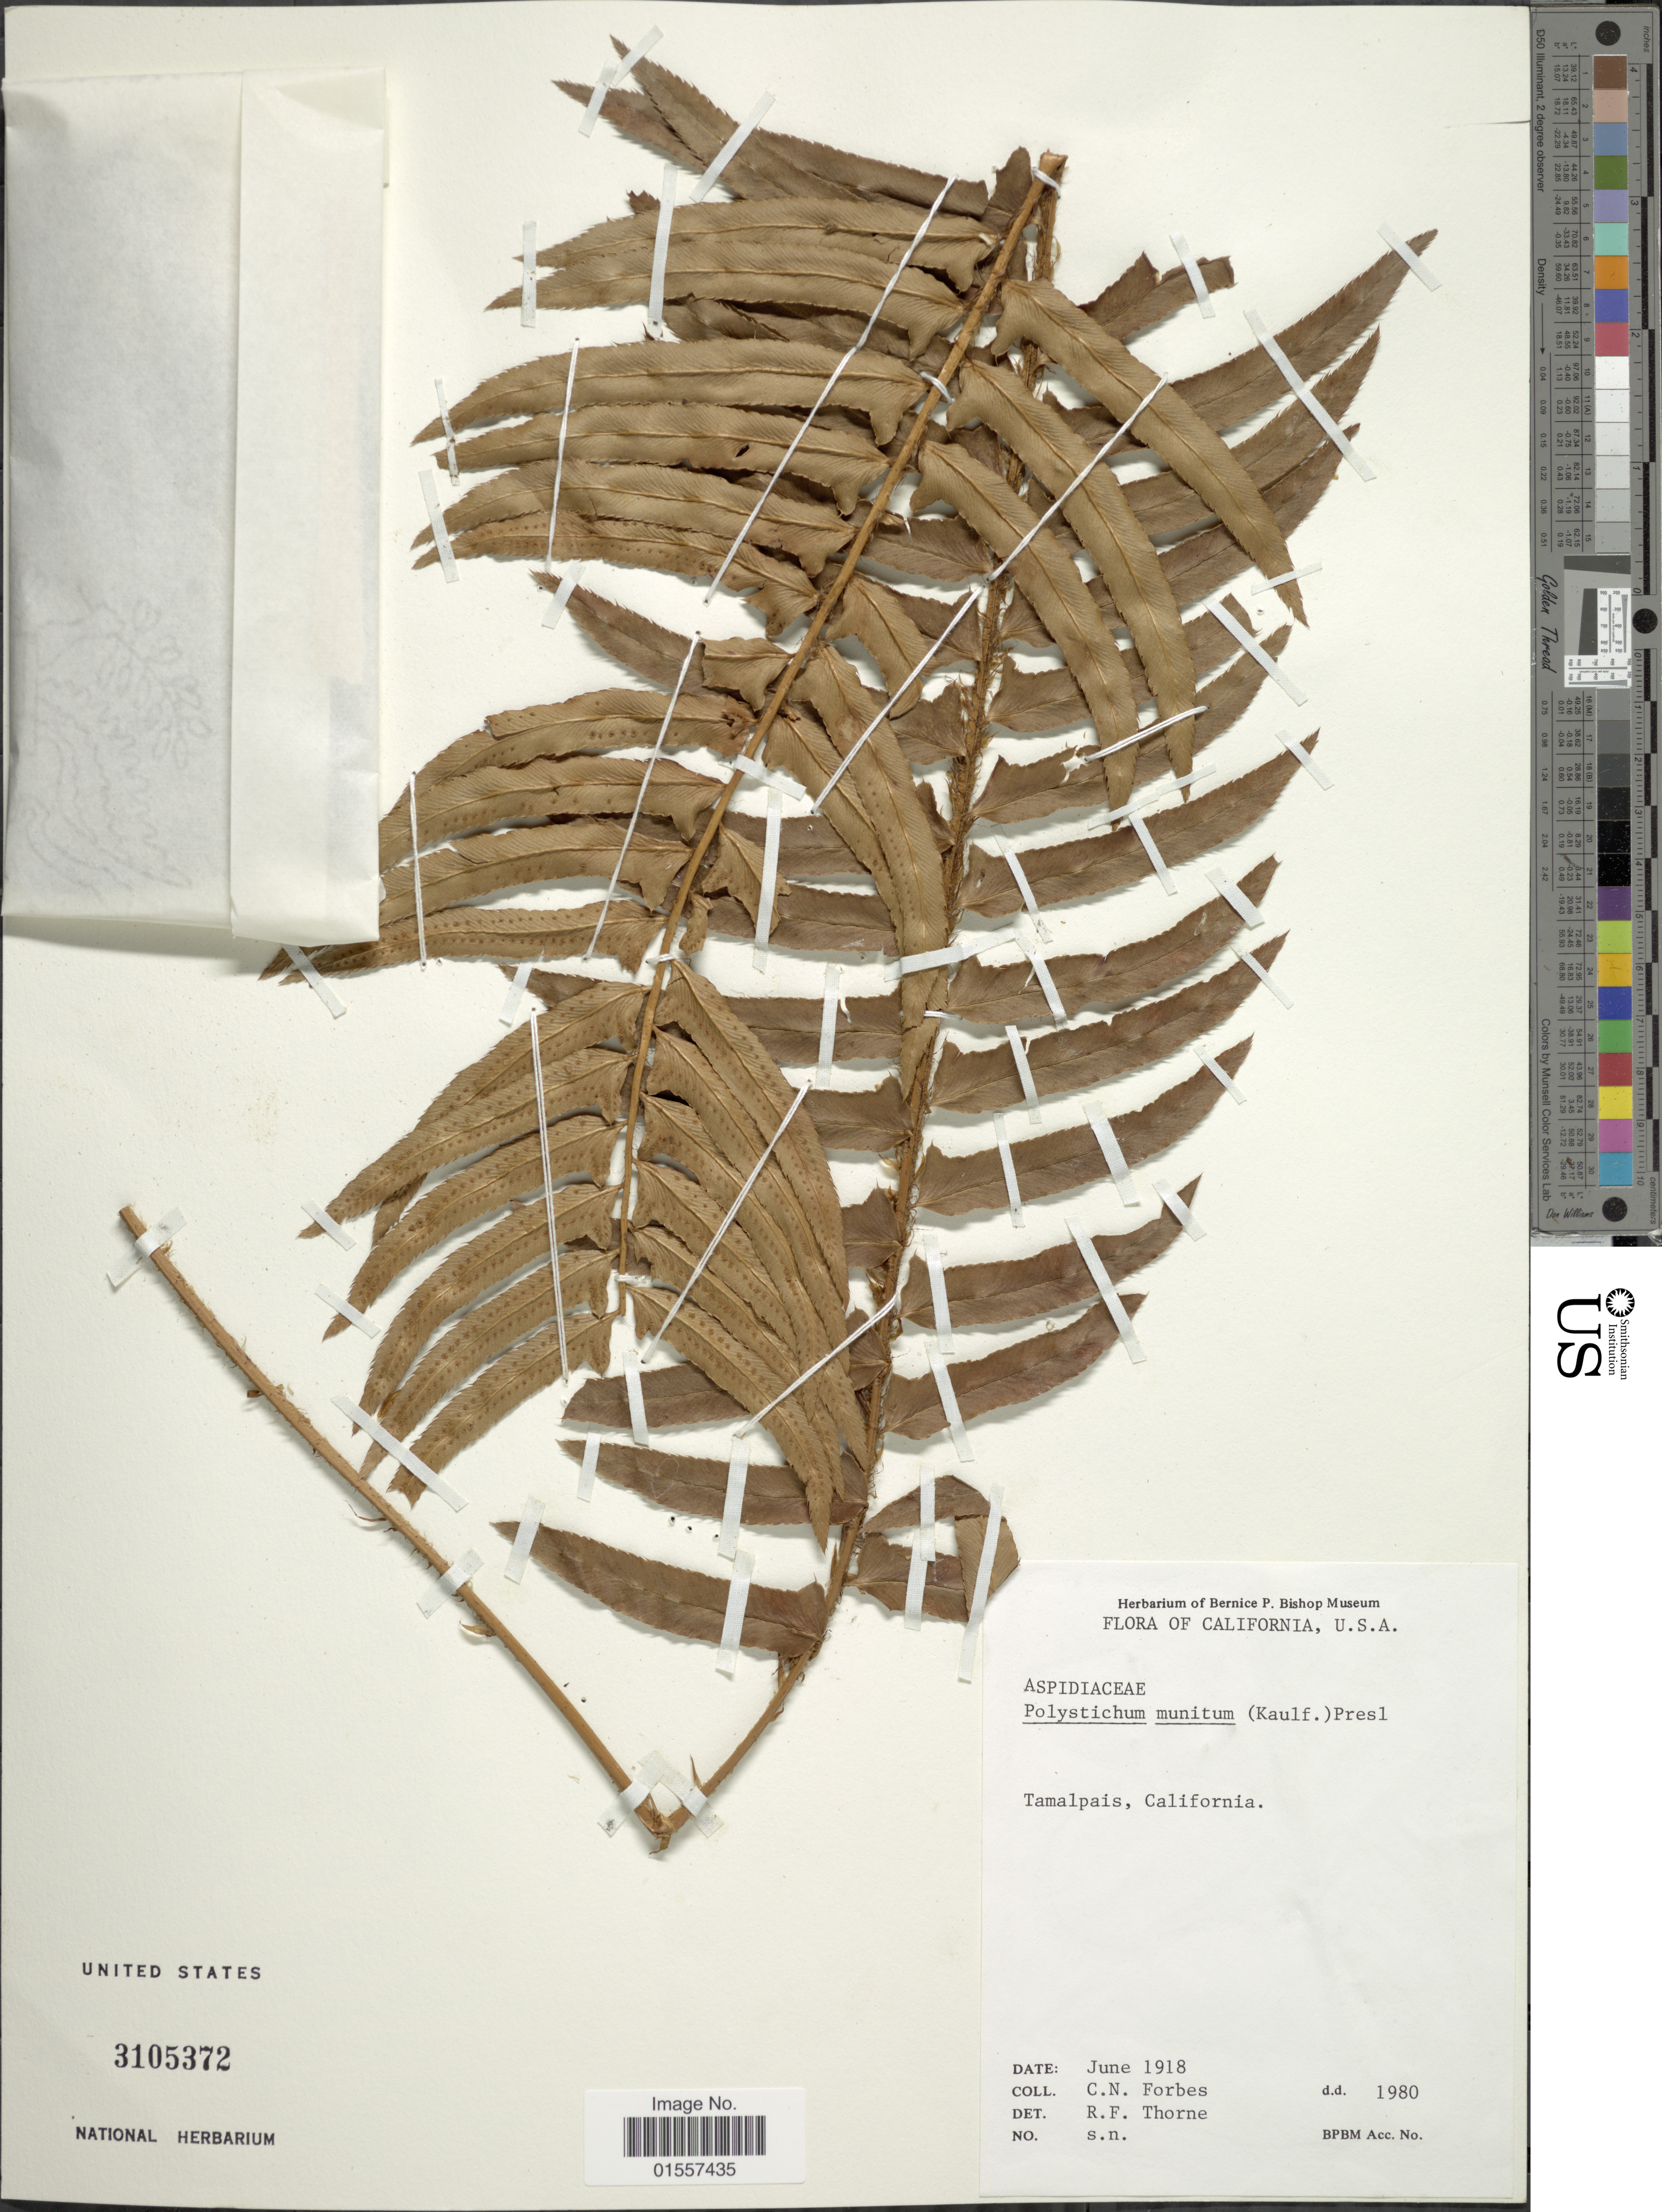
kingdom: Plantae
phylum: Tracheophyta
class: Polypodiopsida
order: Polypodiales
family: Dryopteridaceae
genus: Polystichum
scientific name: Polystichum munitum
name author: (Kaulf.) C. Presl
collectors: C. N. Forbes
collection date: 1918-06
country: United States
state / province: California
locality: Tamalpais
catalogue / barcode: US 3105372